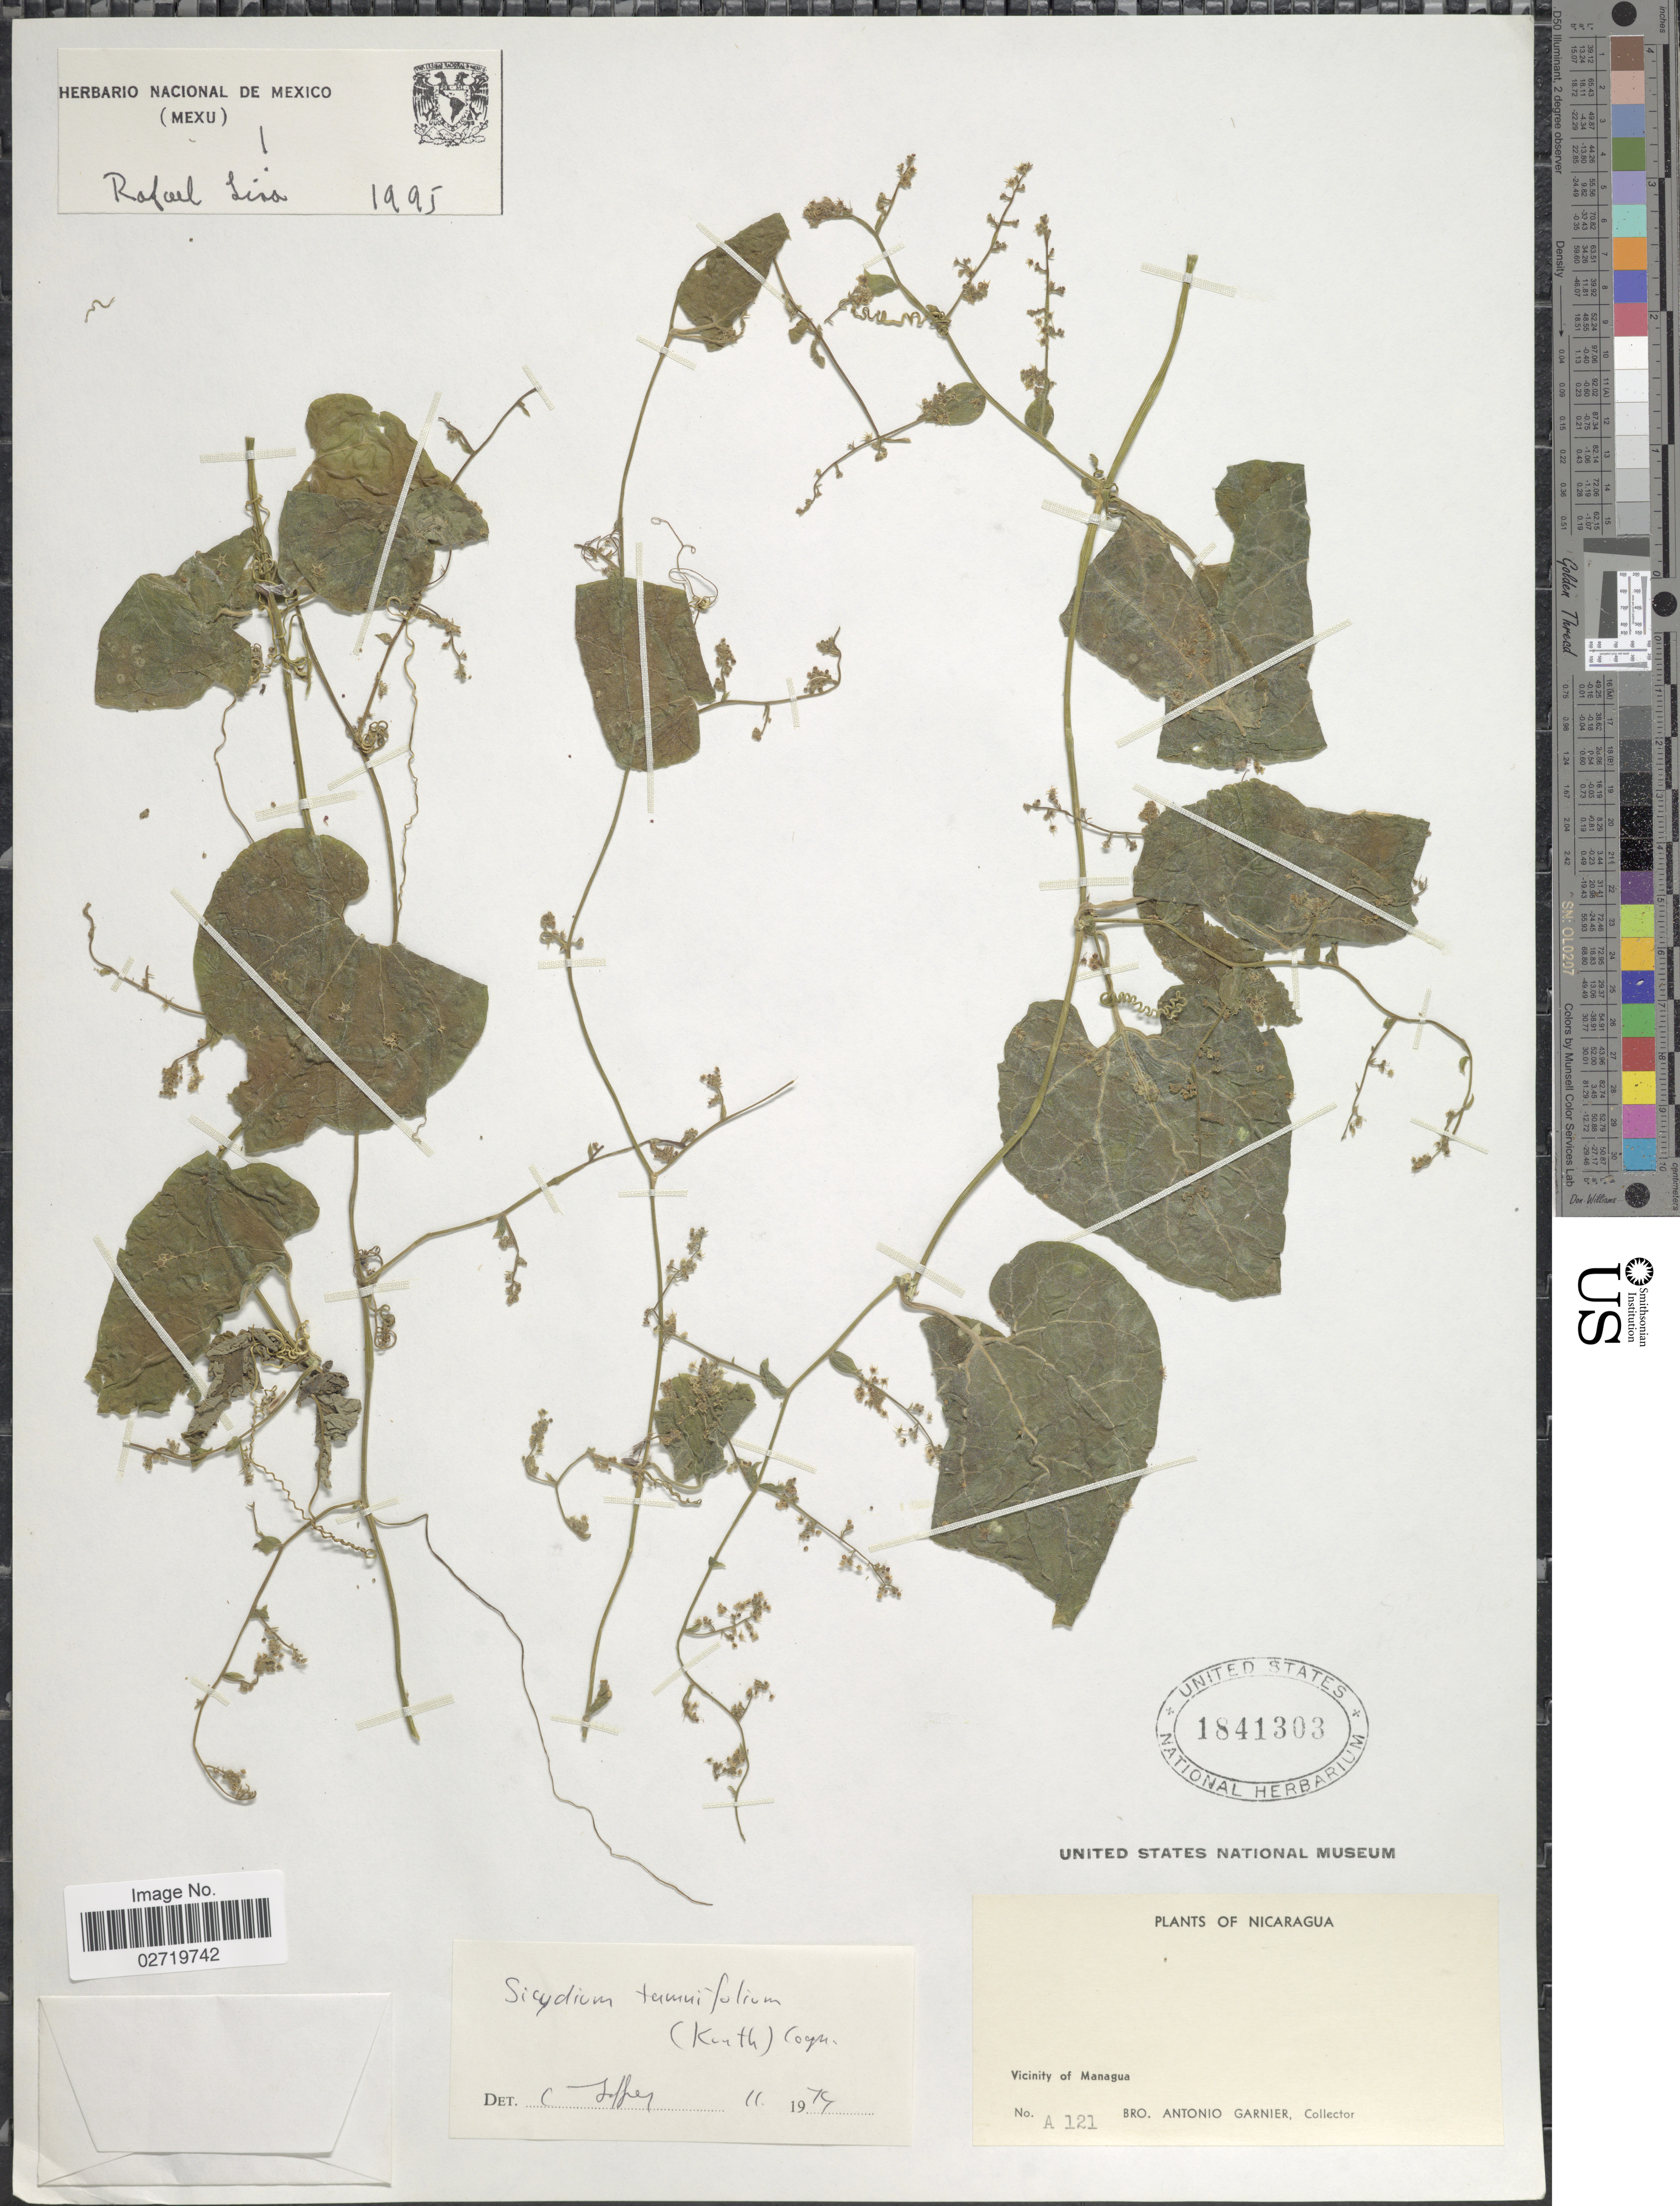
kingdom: Plantae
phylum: Tracheophyta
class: Magnoliopsida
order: Cucurbitales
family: Cucurbitaceae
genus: Sicydium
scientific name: Sicydium tamnifolium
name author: (Kunth) Cogn.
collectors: Bro. A. Garnier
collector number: A121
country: Nicaragua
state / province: Managua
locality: Vicinity of Managua.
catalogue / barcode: US 1841303